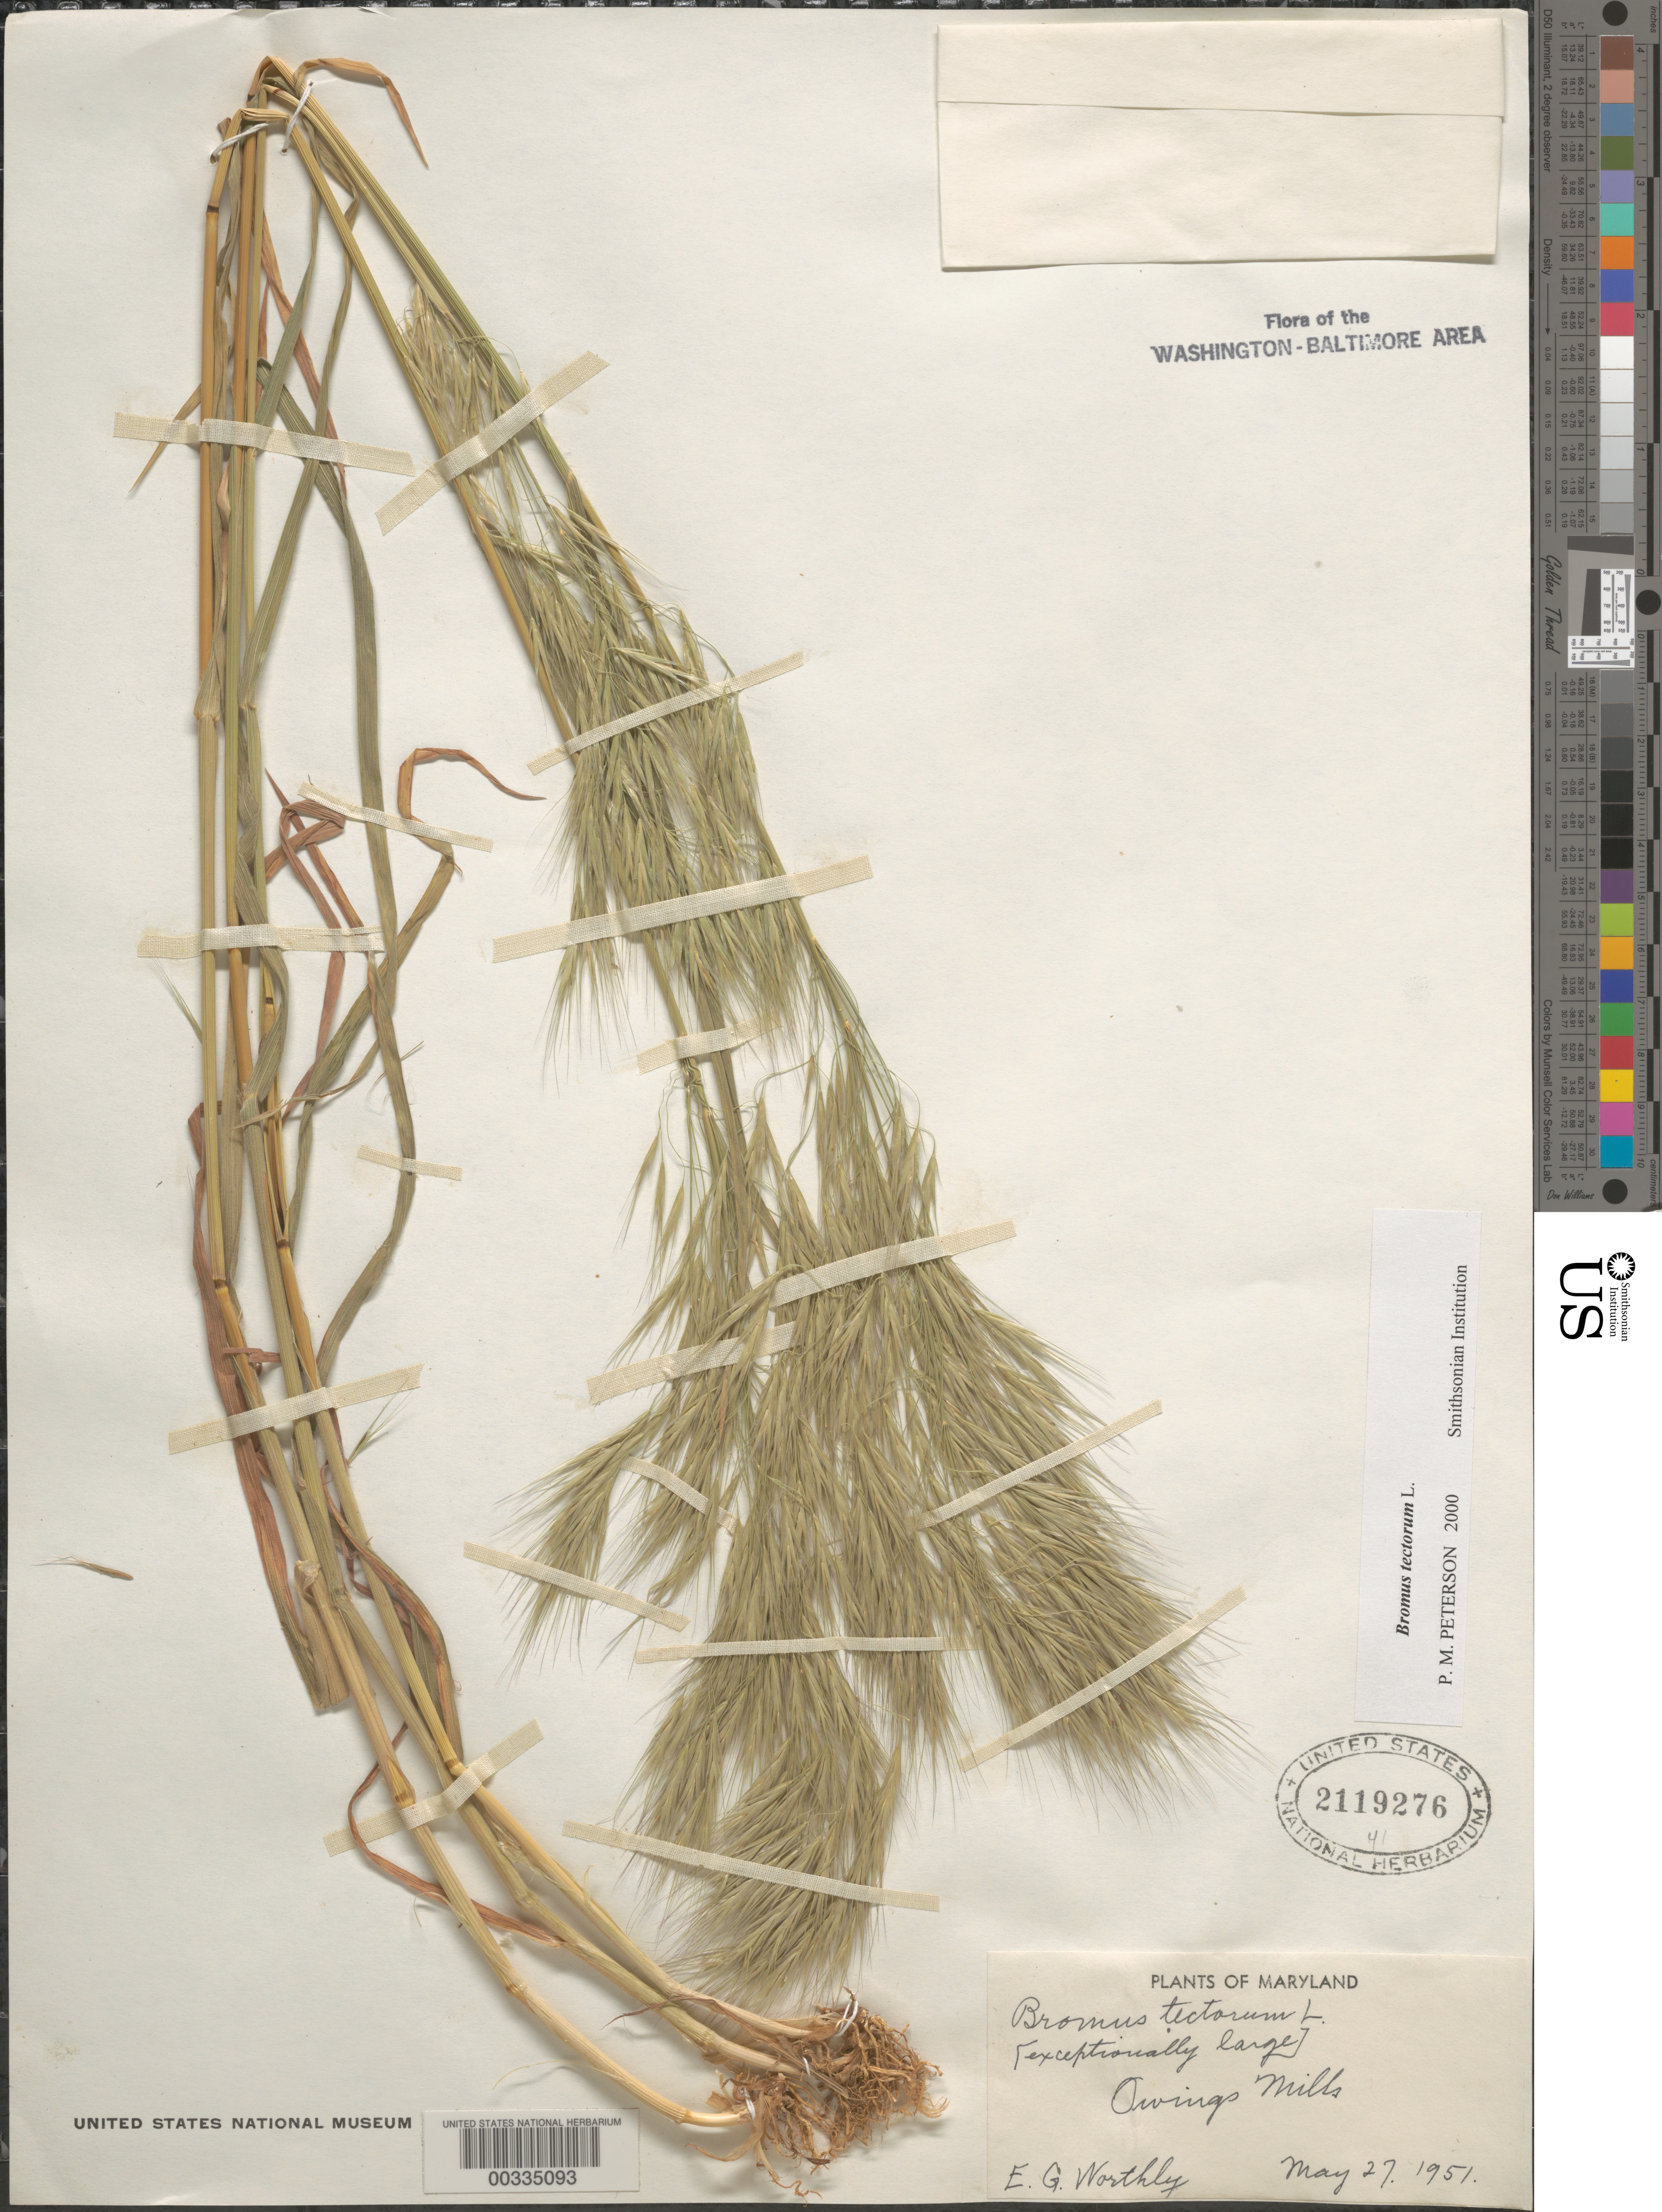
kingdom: Plantae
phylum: Tracheophyta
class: Liliopsida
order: Poales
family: Poaceae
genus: Bromus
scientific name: Bromus tectorum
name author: L.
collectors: E. Worthley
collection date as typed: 27 May 1951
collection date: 1951-05-27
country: United States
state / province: Maryland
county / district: Baltimore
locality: Owings Mills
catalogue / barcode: US 2119276